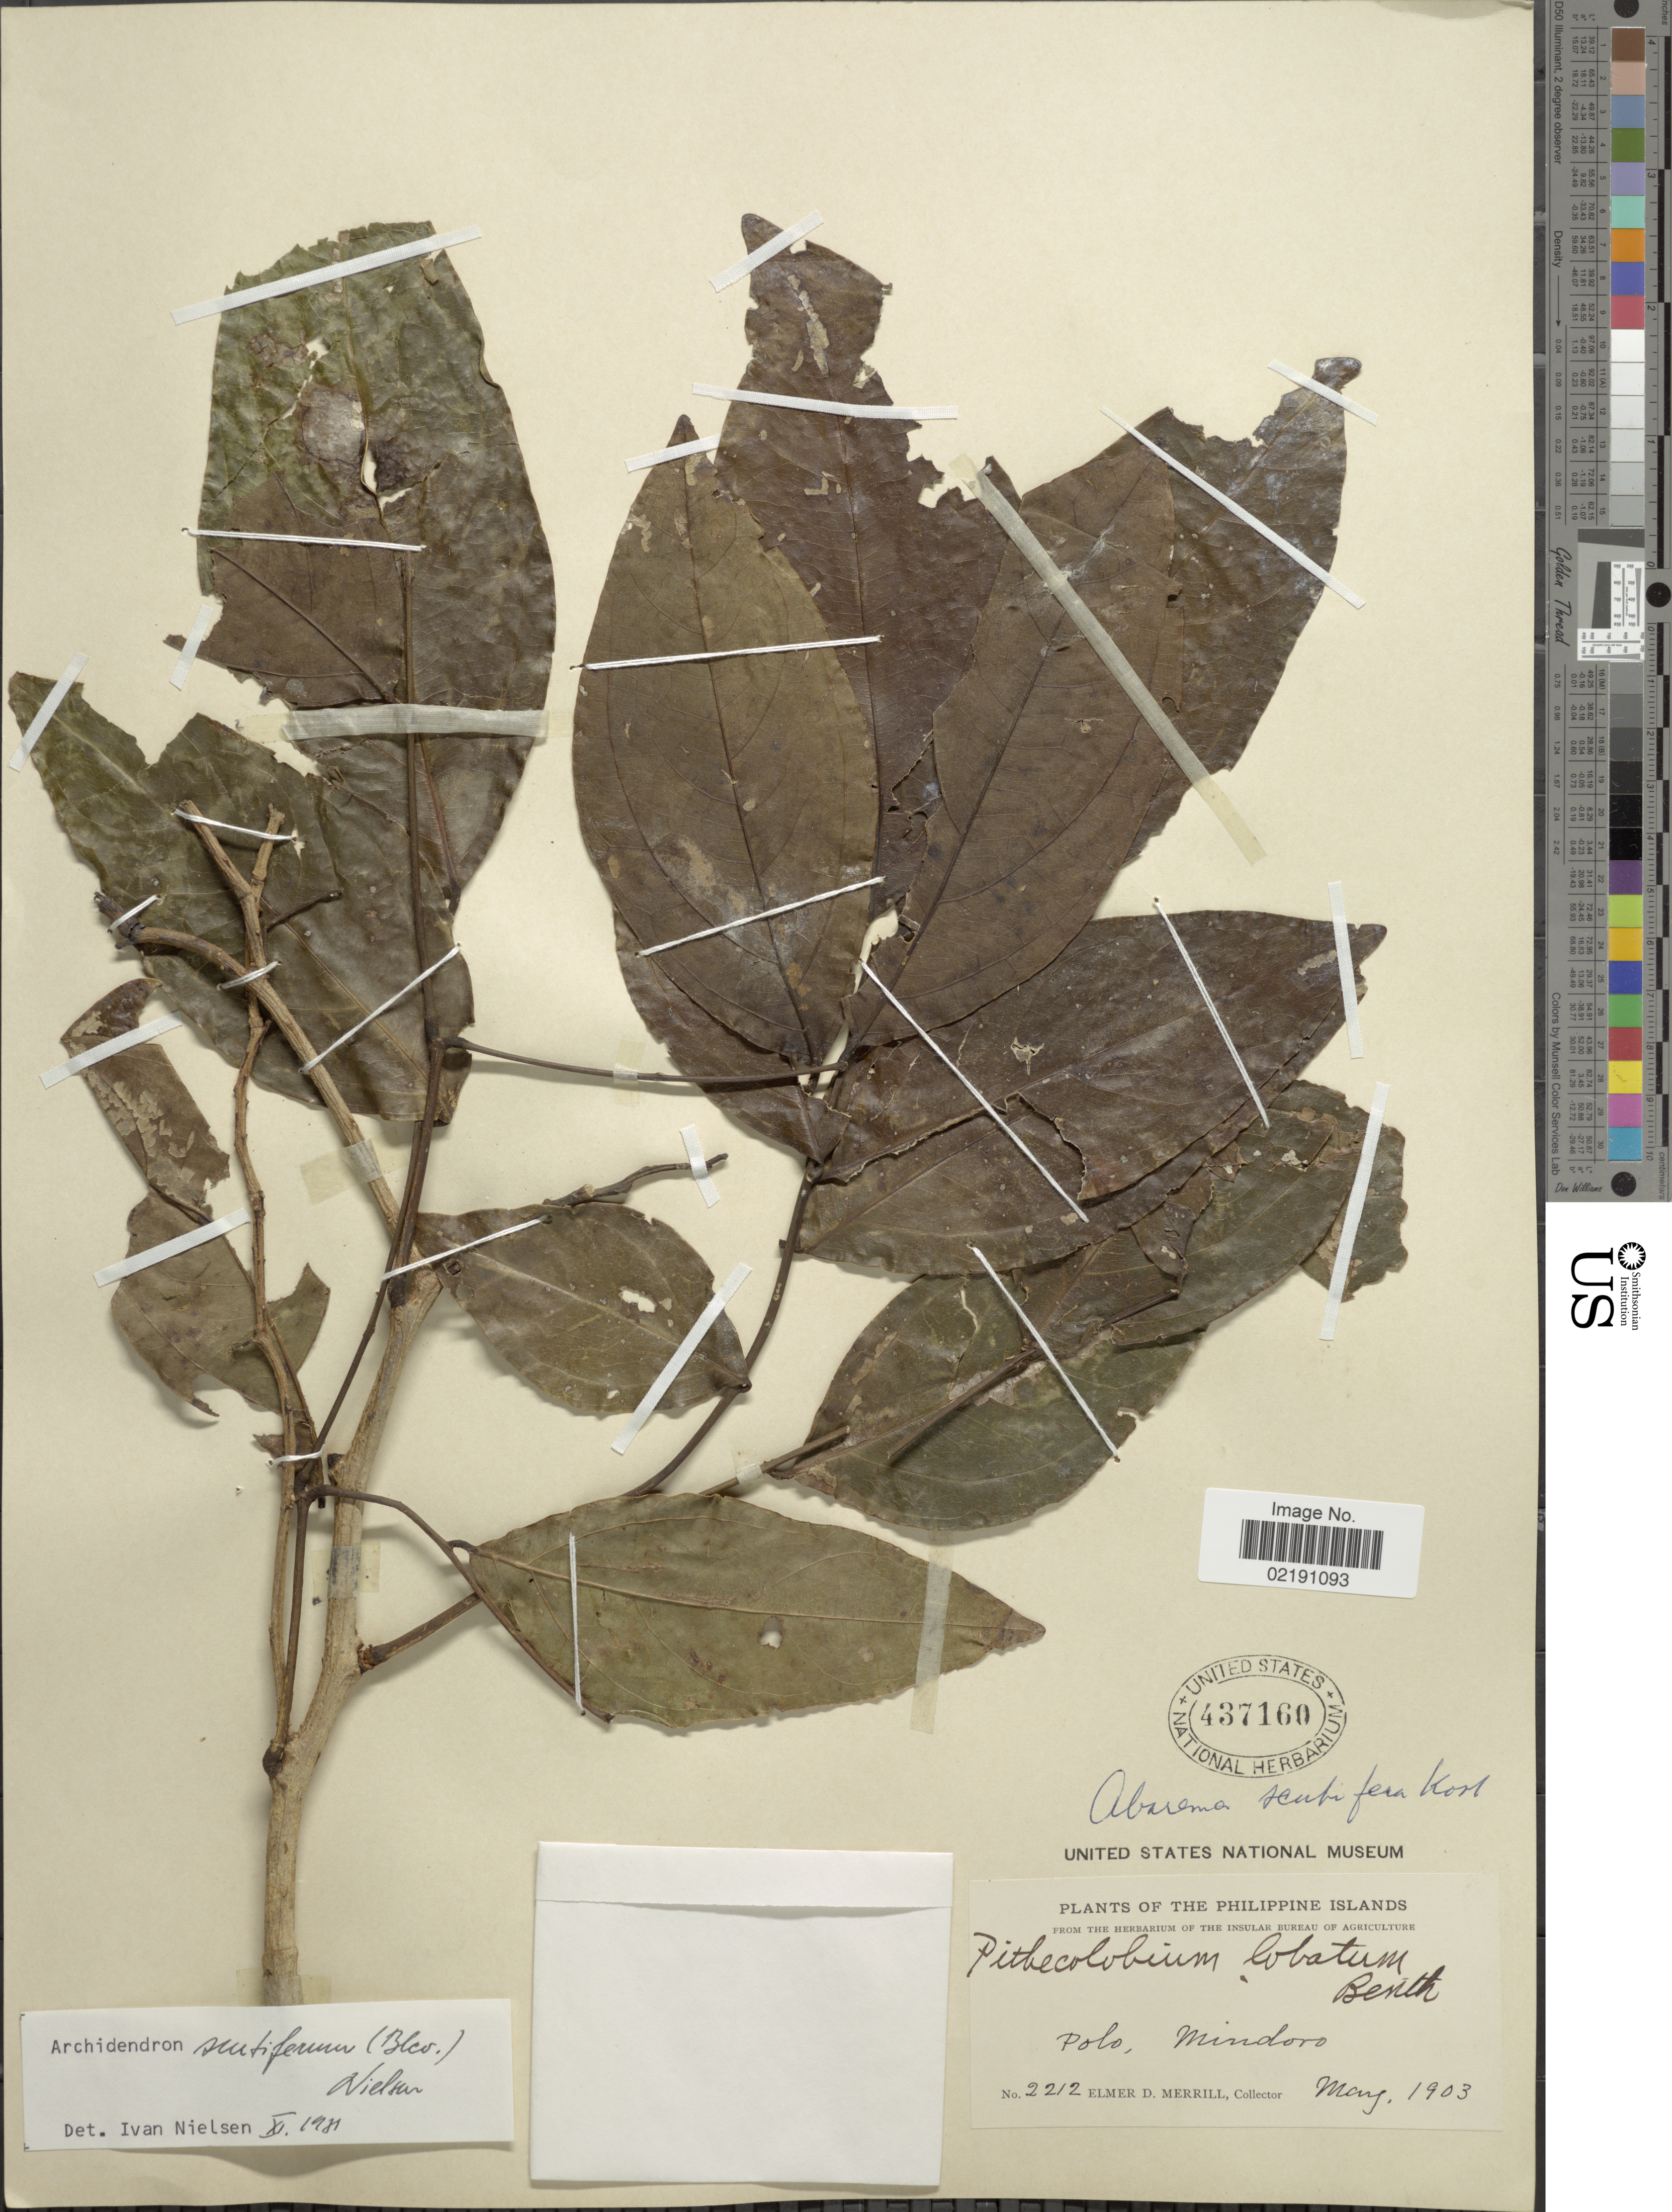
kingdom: Plantae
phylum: Tracheophyta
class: Magnoliopsida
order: Fabales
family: Fabaceae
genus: Archidendron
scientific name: Archidendron scutiferum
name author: (Blanco) I.C. Nielsen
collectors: E. D. Merrill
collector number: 2212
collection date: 1903-03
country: Philippines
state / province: Mimaropa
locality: Philippine Islands. Polo, Mindoro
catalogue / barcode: US 437160